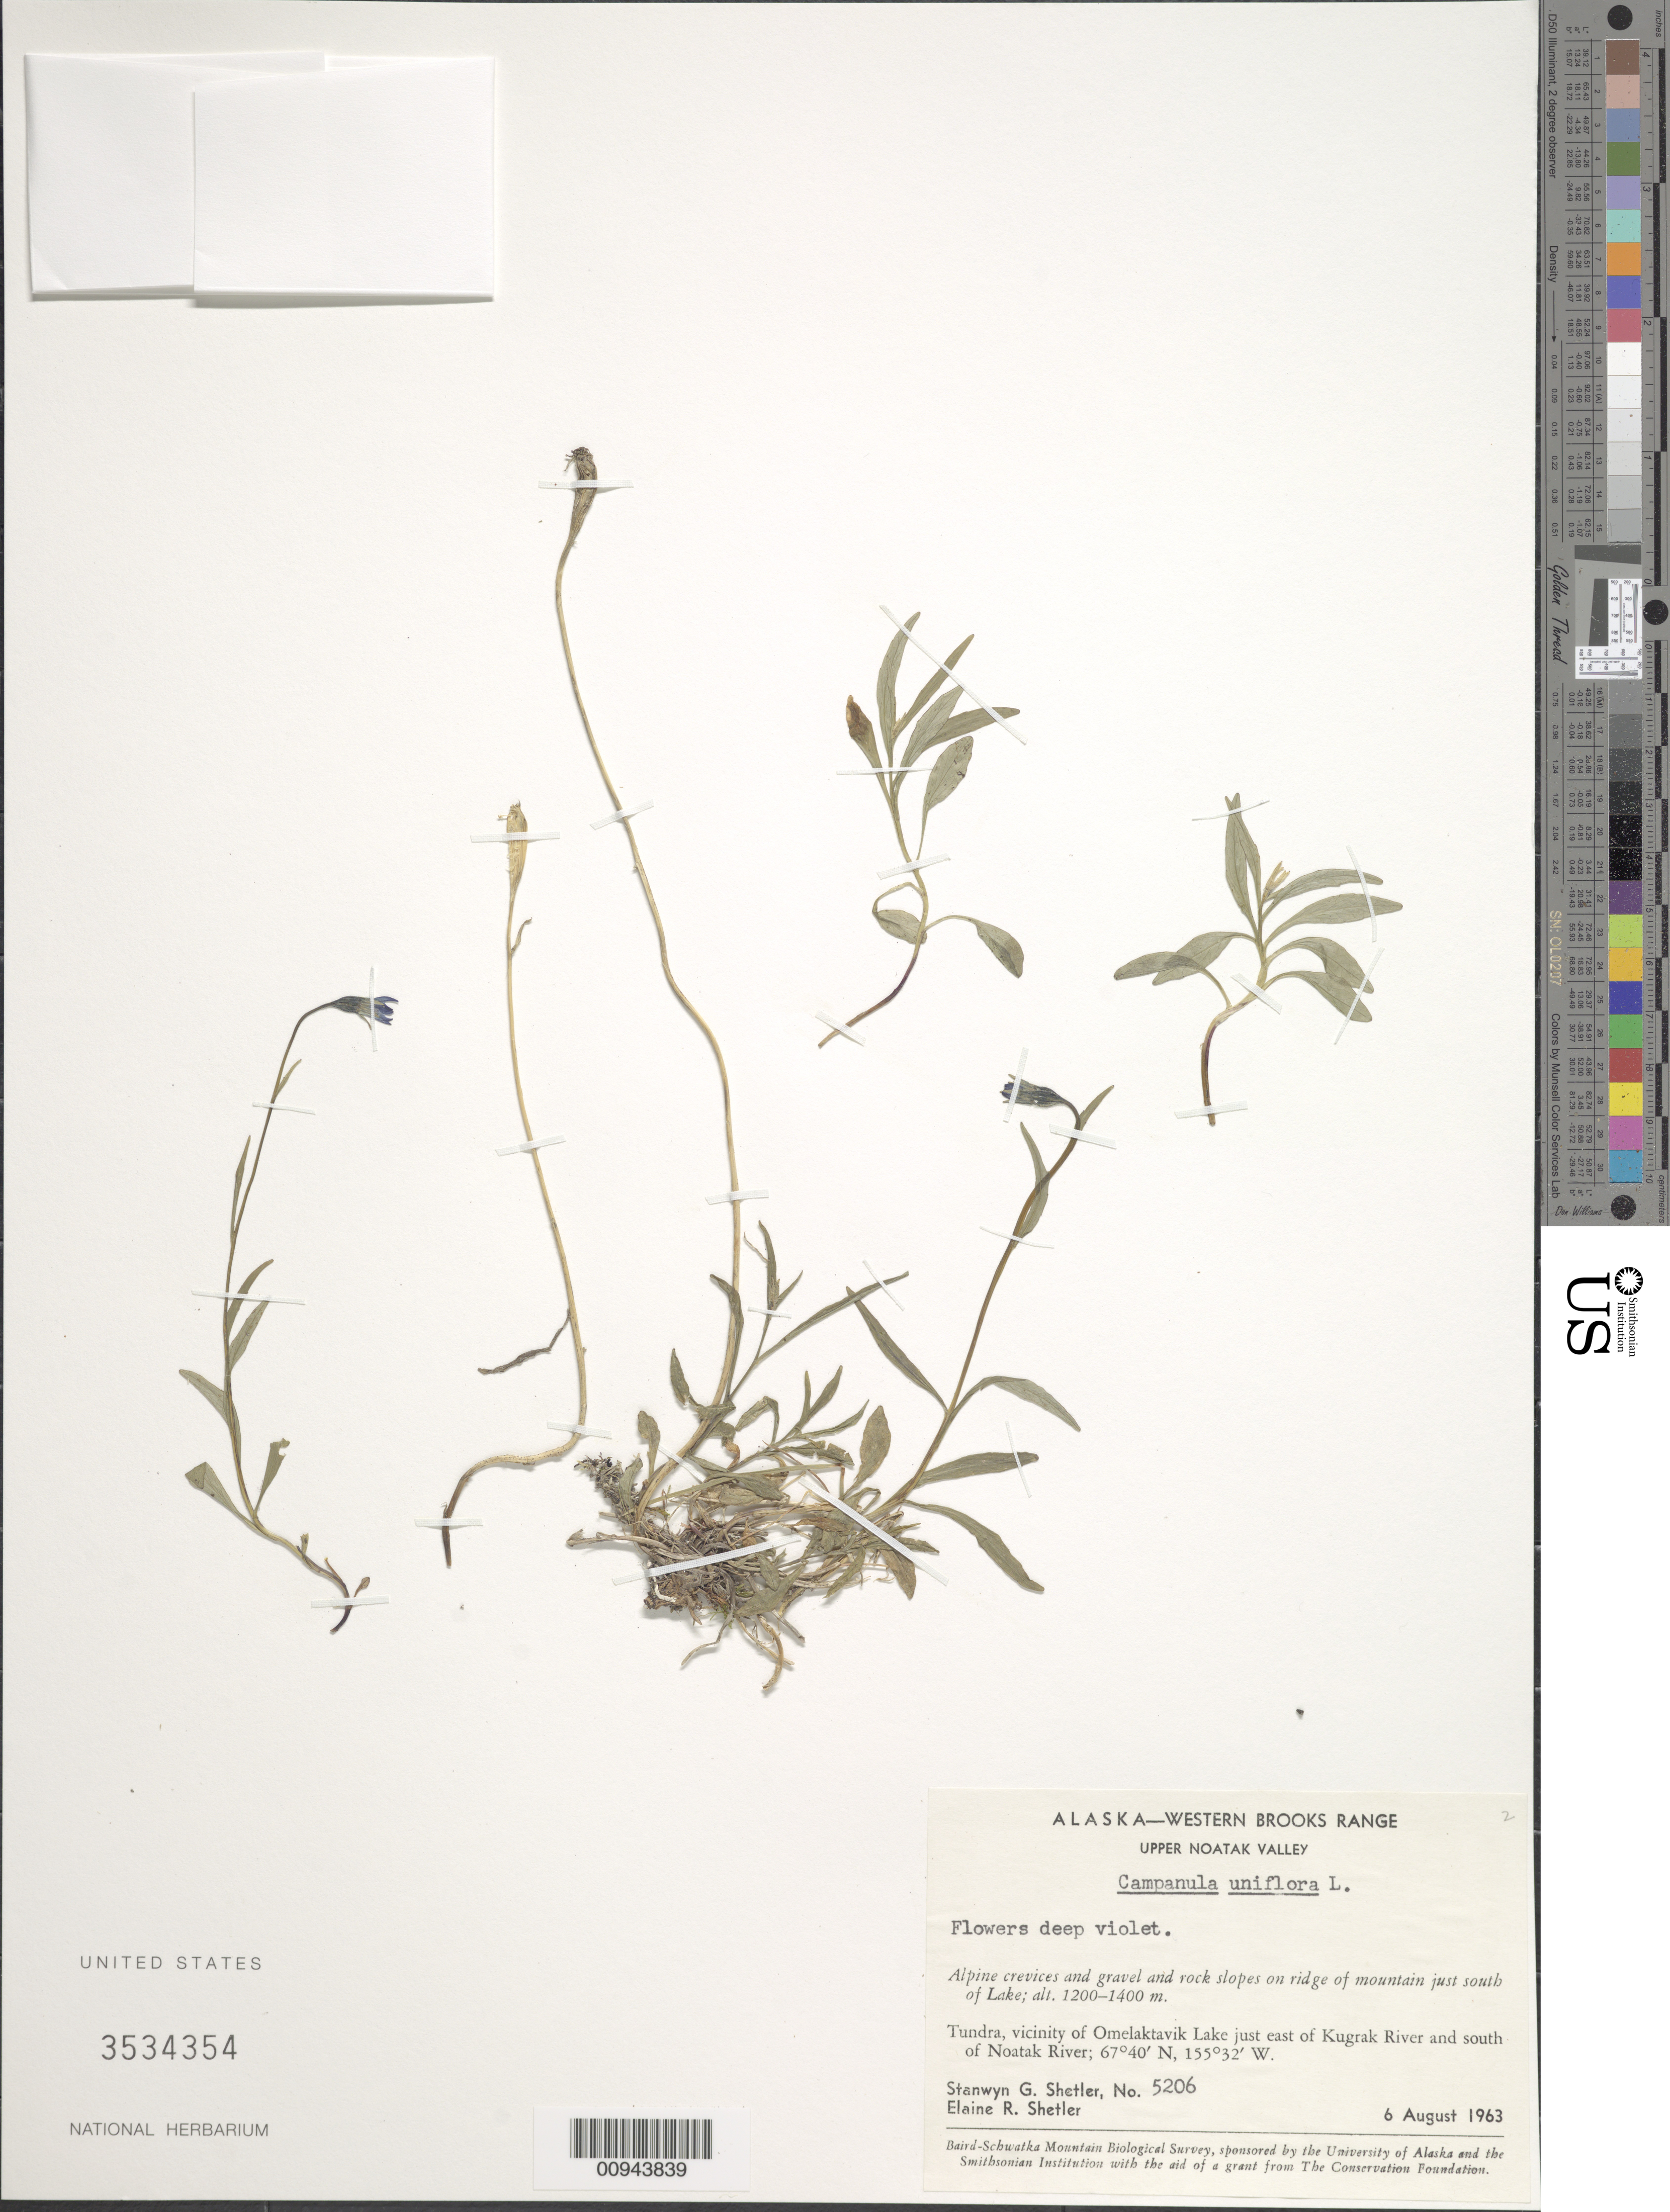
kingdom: Plantae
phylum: Tracheophyta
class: Magnoliopsida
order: Asterales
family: Campanulaceae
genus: Campanula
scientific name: Campanula uniflora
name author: L.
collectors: S. Shetler & E. R. Shetler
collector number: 5206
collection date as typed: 06 Aug 1963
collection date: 1963-08-06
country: United States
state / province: Alaska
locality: Vicinity of Omelaktavik Lake just east of Kugrak River and south of Noatak River. Western Brooks Range, Upper Noatak Valley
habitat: Alpine crevices and gravel and rock slopes on ridge of mountain just south of Lake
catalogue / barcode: US 3534354